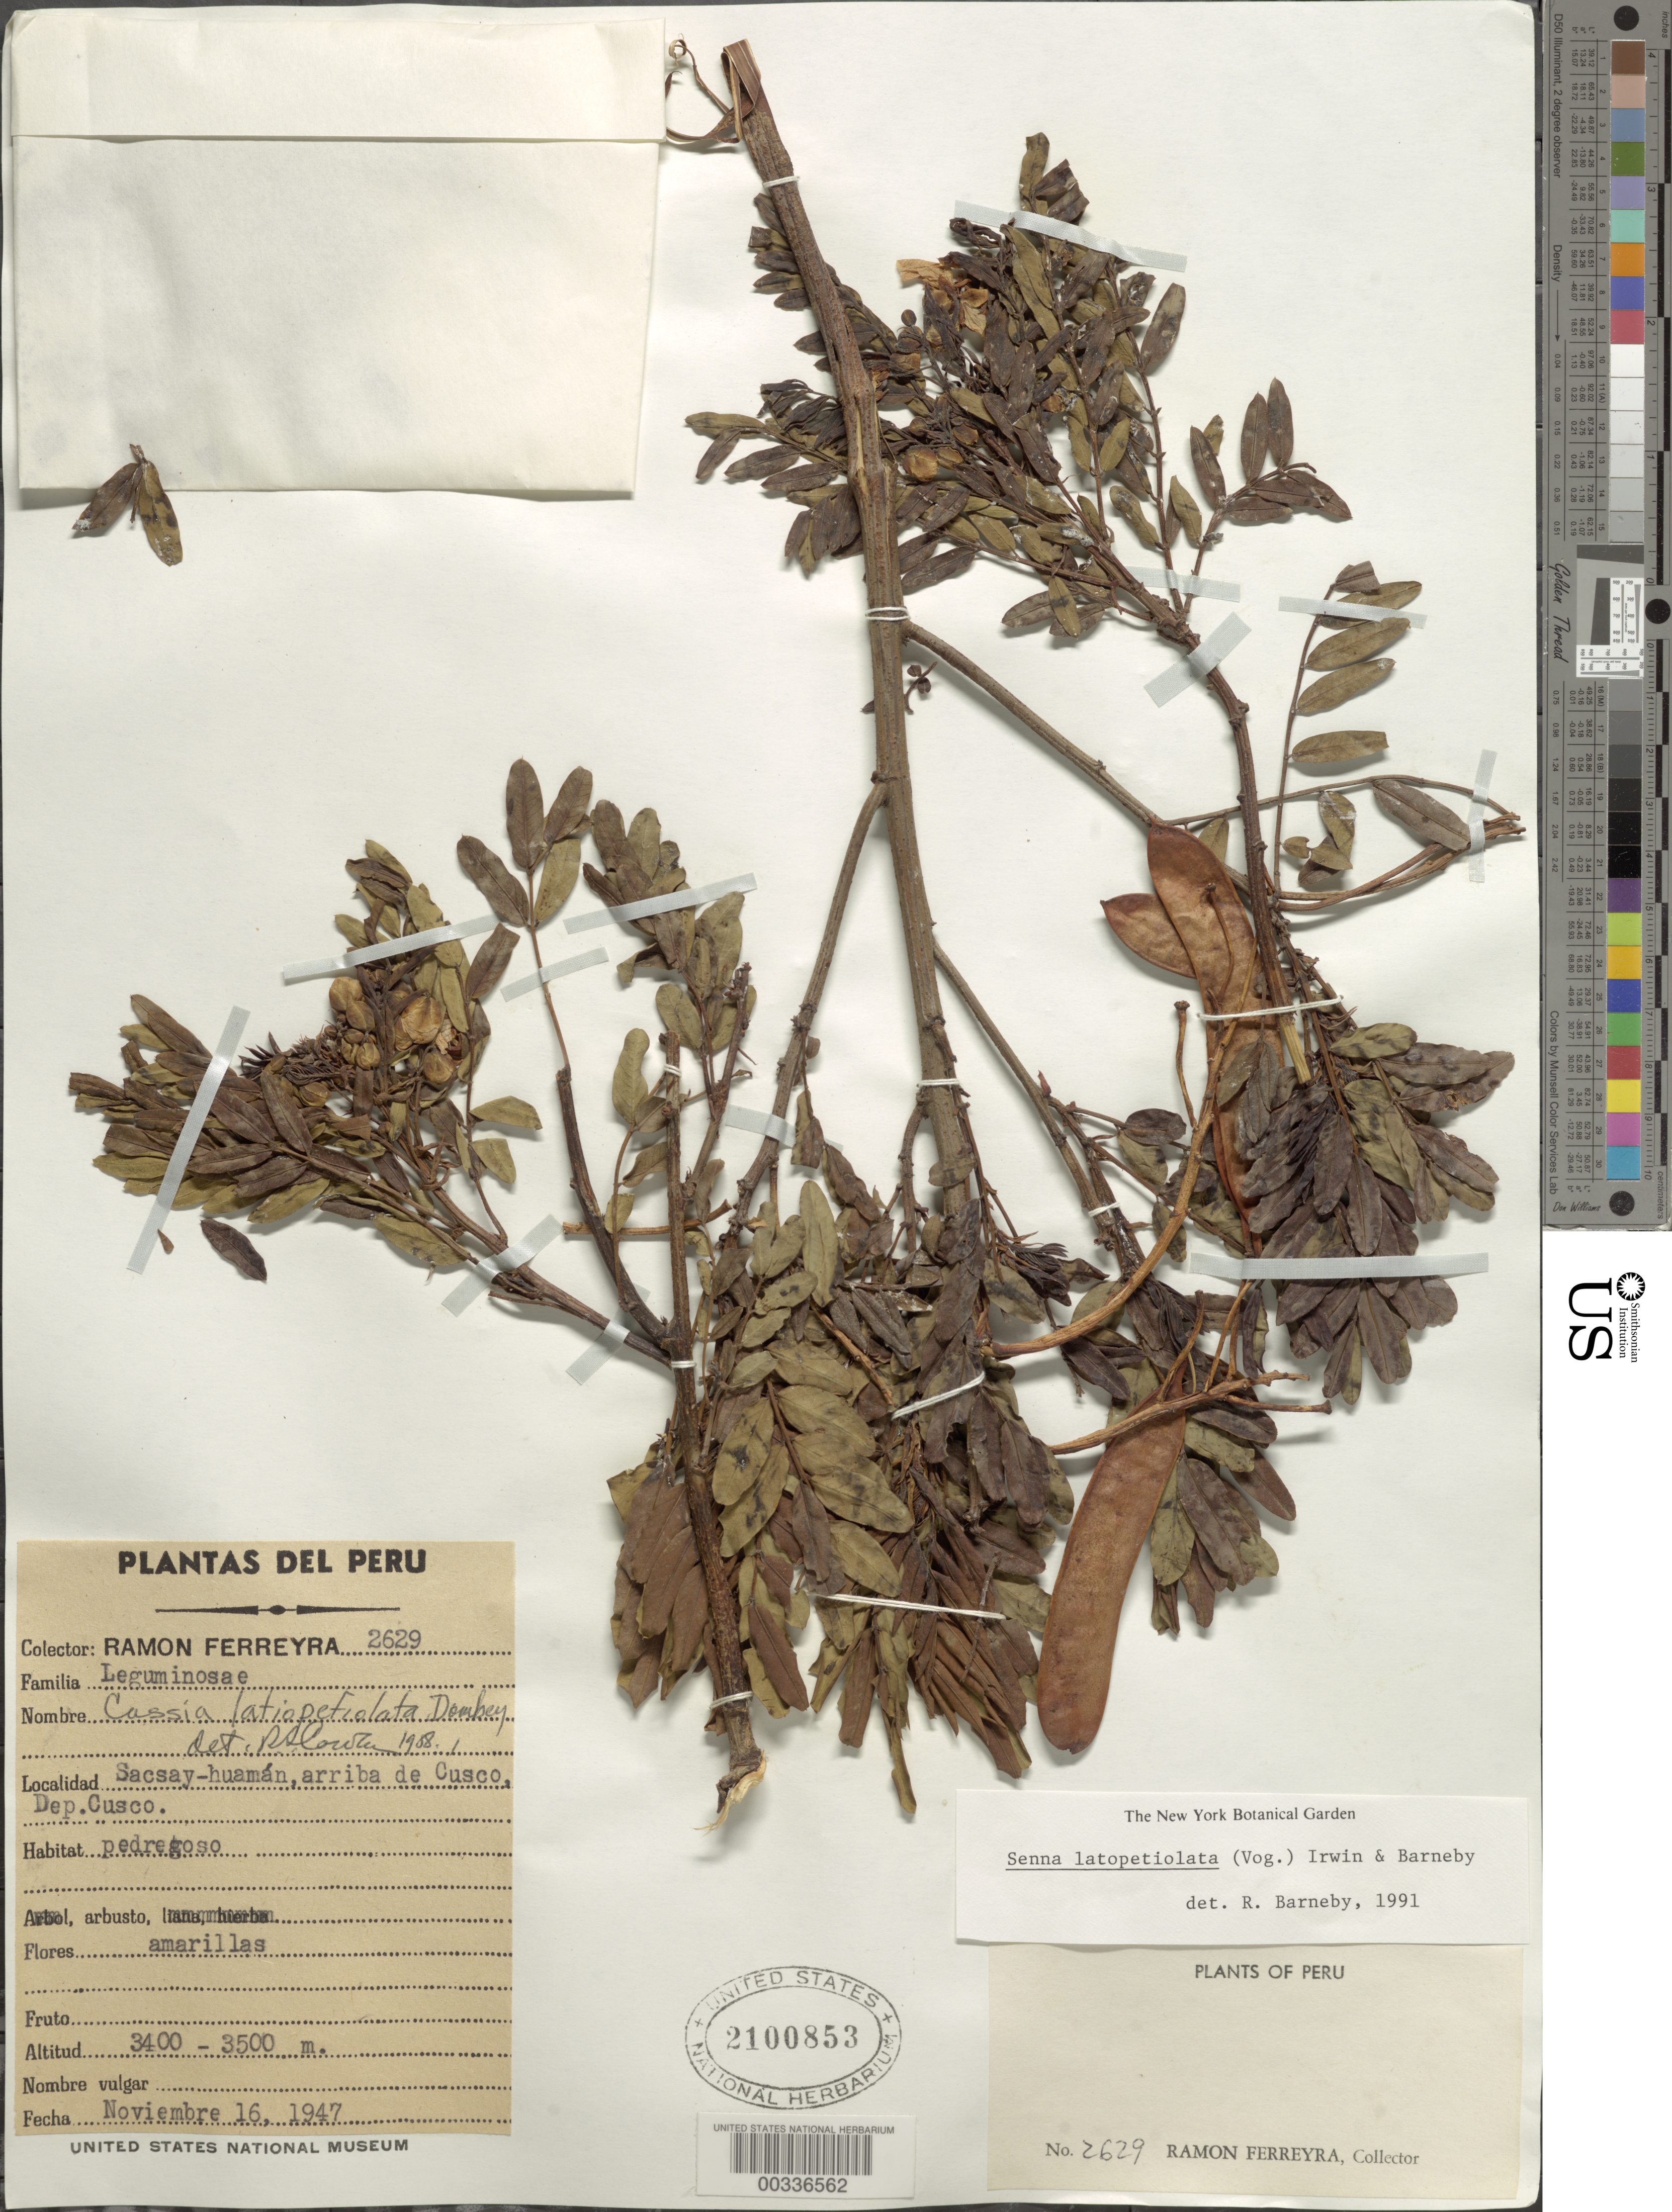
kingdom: Plantae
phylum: Tracheophyta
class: Magnoliopsida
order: Fabales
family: Fabaceae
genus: Senna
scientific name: Senna latopetiolata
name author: (Vogel) H.S. Irwin & Barneby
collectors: R. A. Ferreyra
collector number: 2629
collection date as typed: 16 Nov 1947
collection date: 1947-11-16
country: Peru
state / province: Cusco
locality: Sacsay-huaman, above Cusco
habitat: Stony ground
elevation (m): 3400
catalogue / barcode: US 2100853